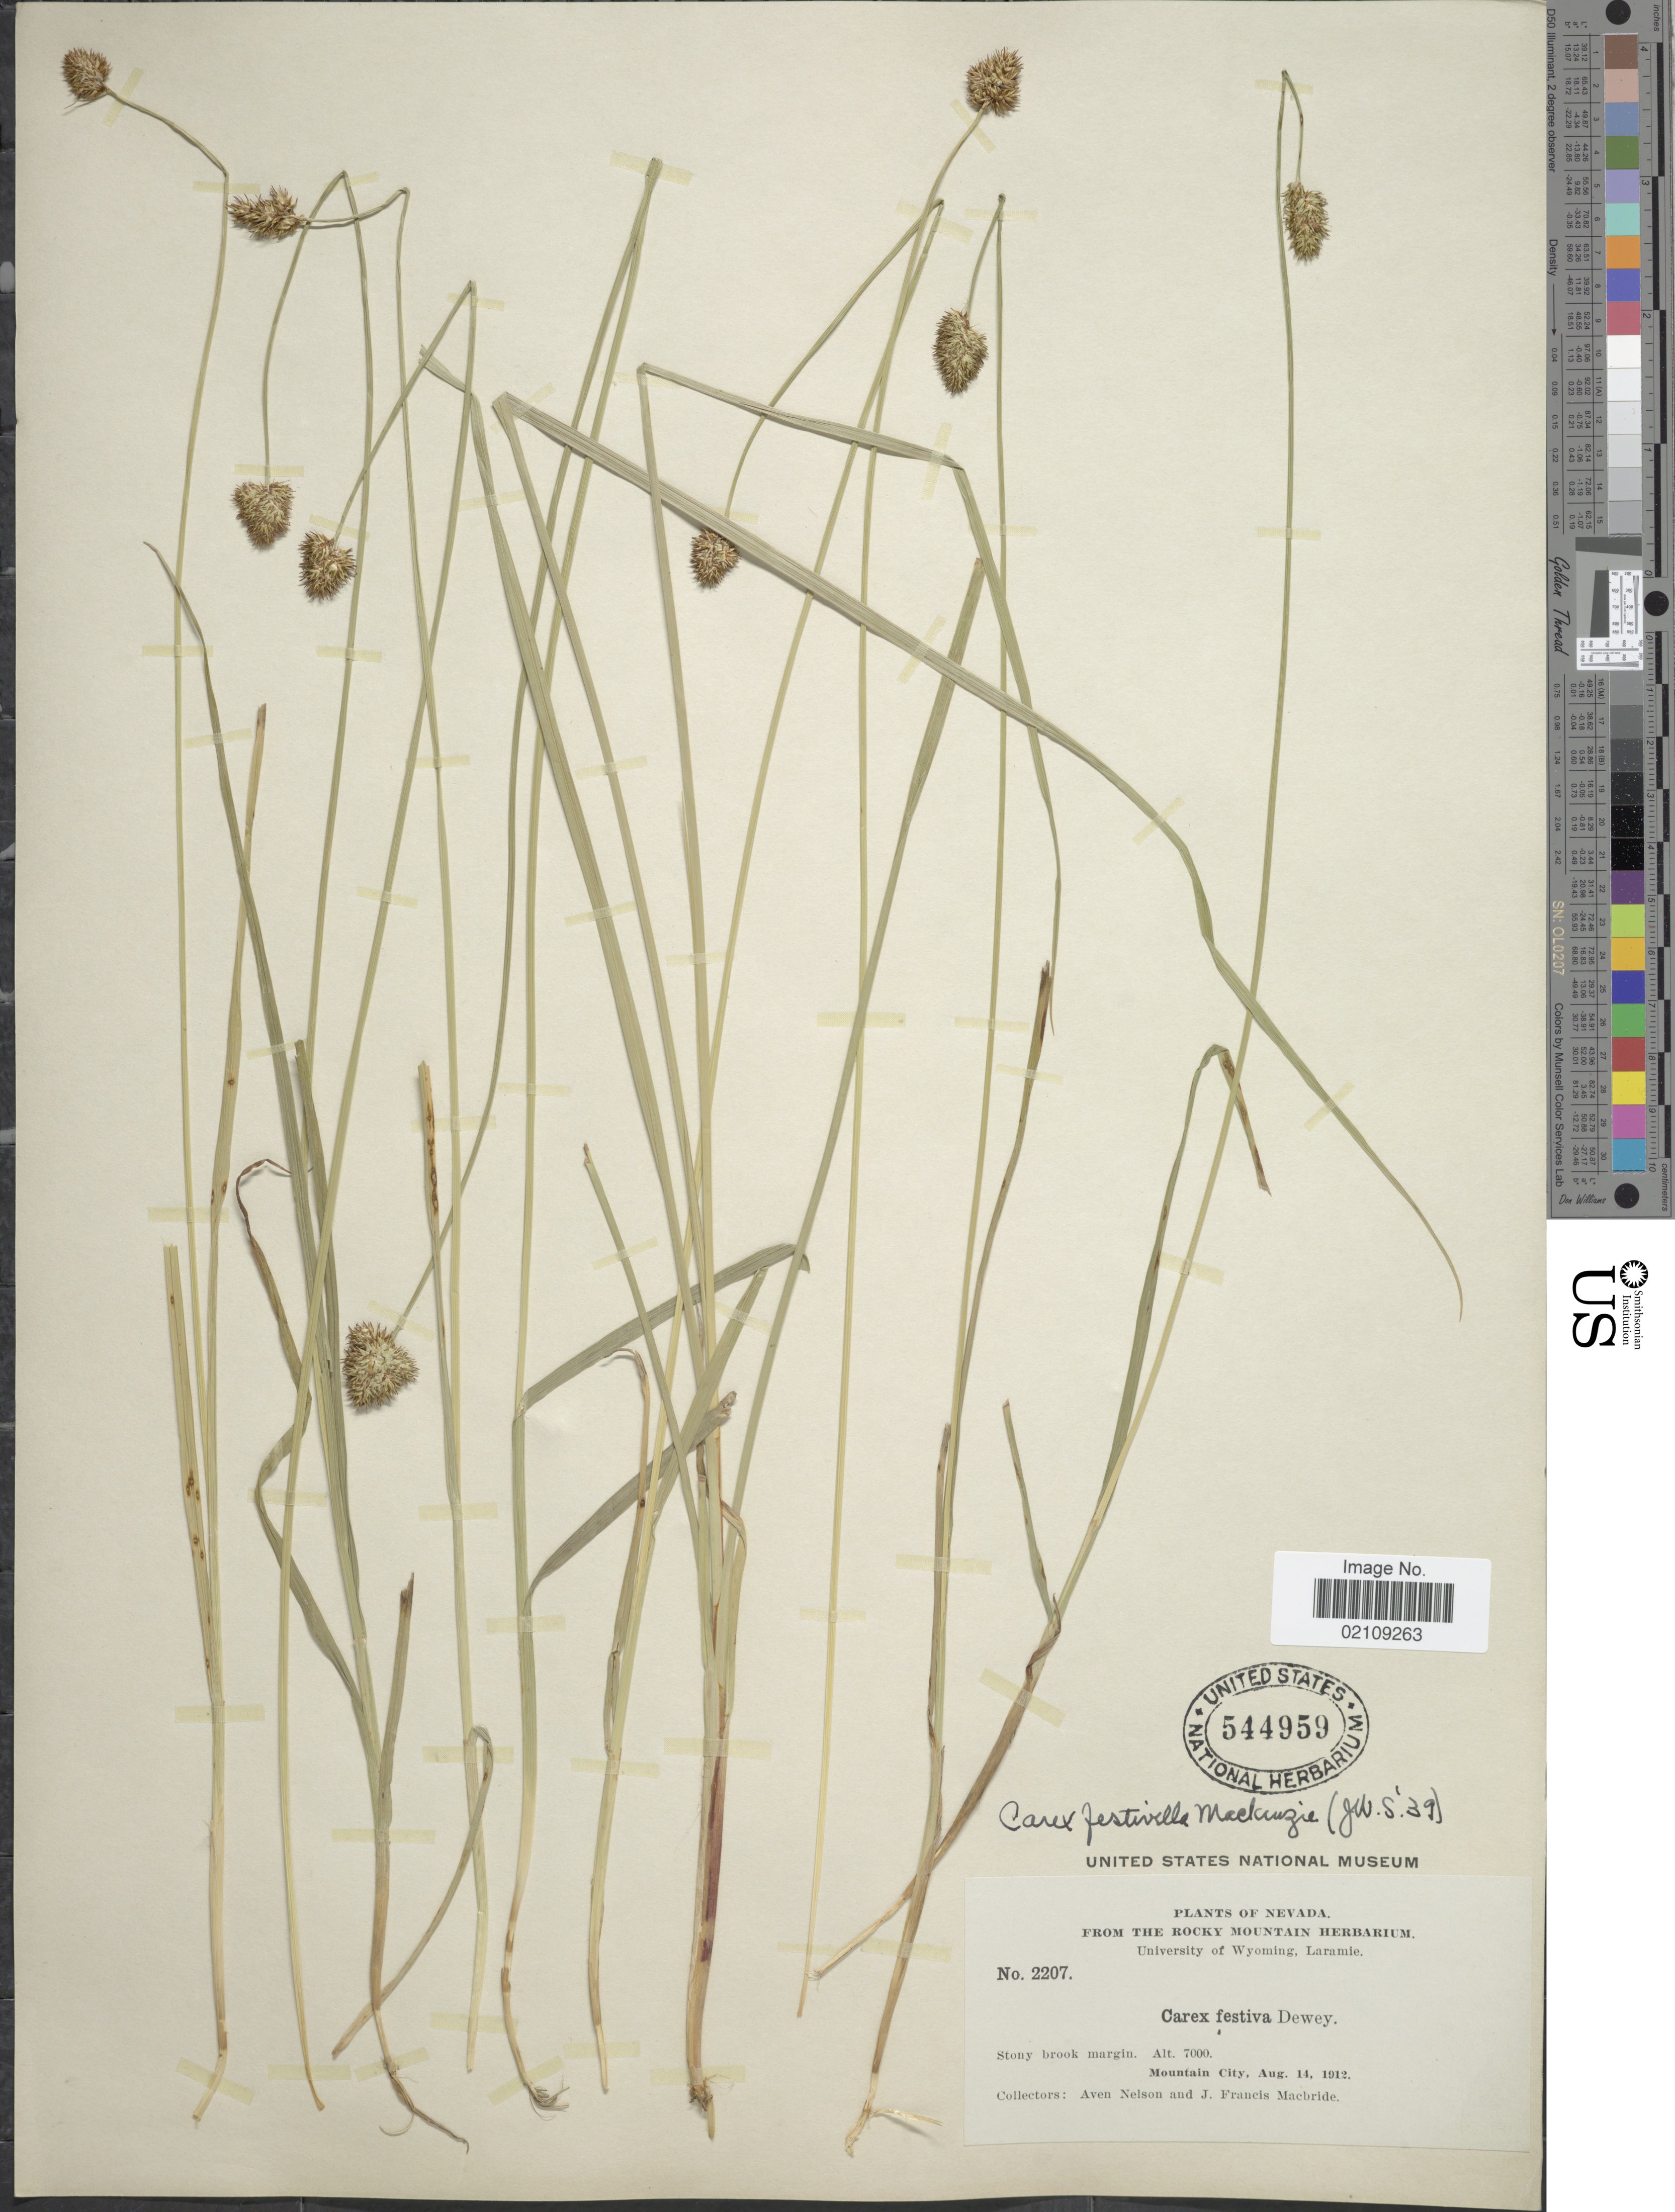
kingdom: Plantae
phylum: Tracheophyta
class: Liliopsida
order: Poales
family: Cyperaceae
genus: Carex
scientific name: Carex microptera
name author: Mack.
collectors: A. Nelson & J. F. Macbride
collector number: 2207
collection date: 1912-08-14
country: United States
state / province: Nevada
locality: Stony brook margin, Mountain City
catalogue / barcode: US 544959